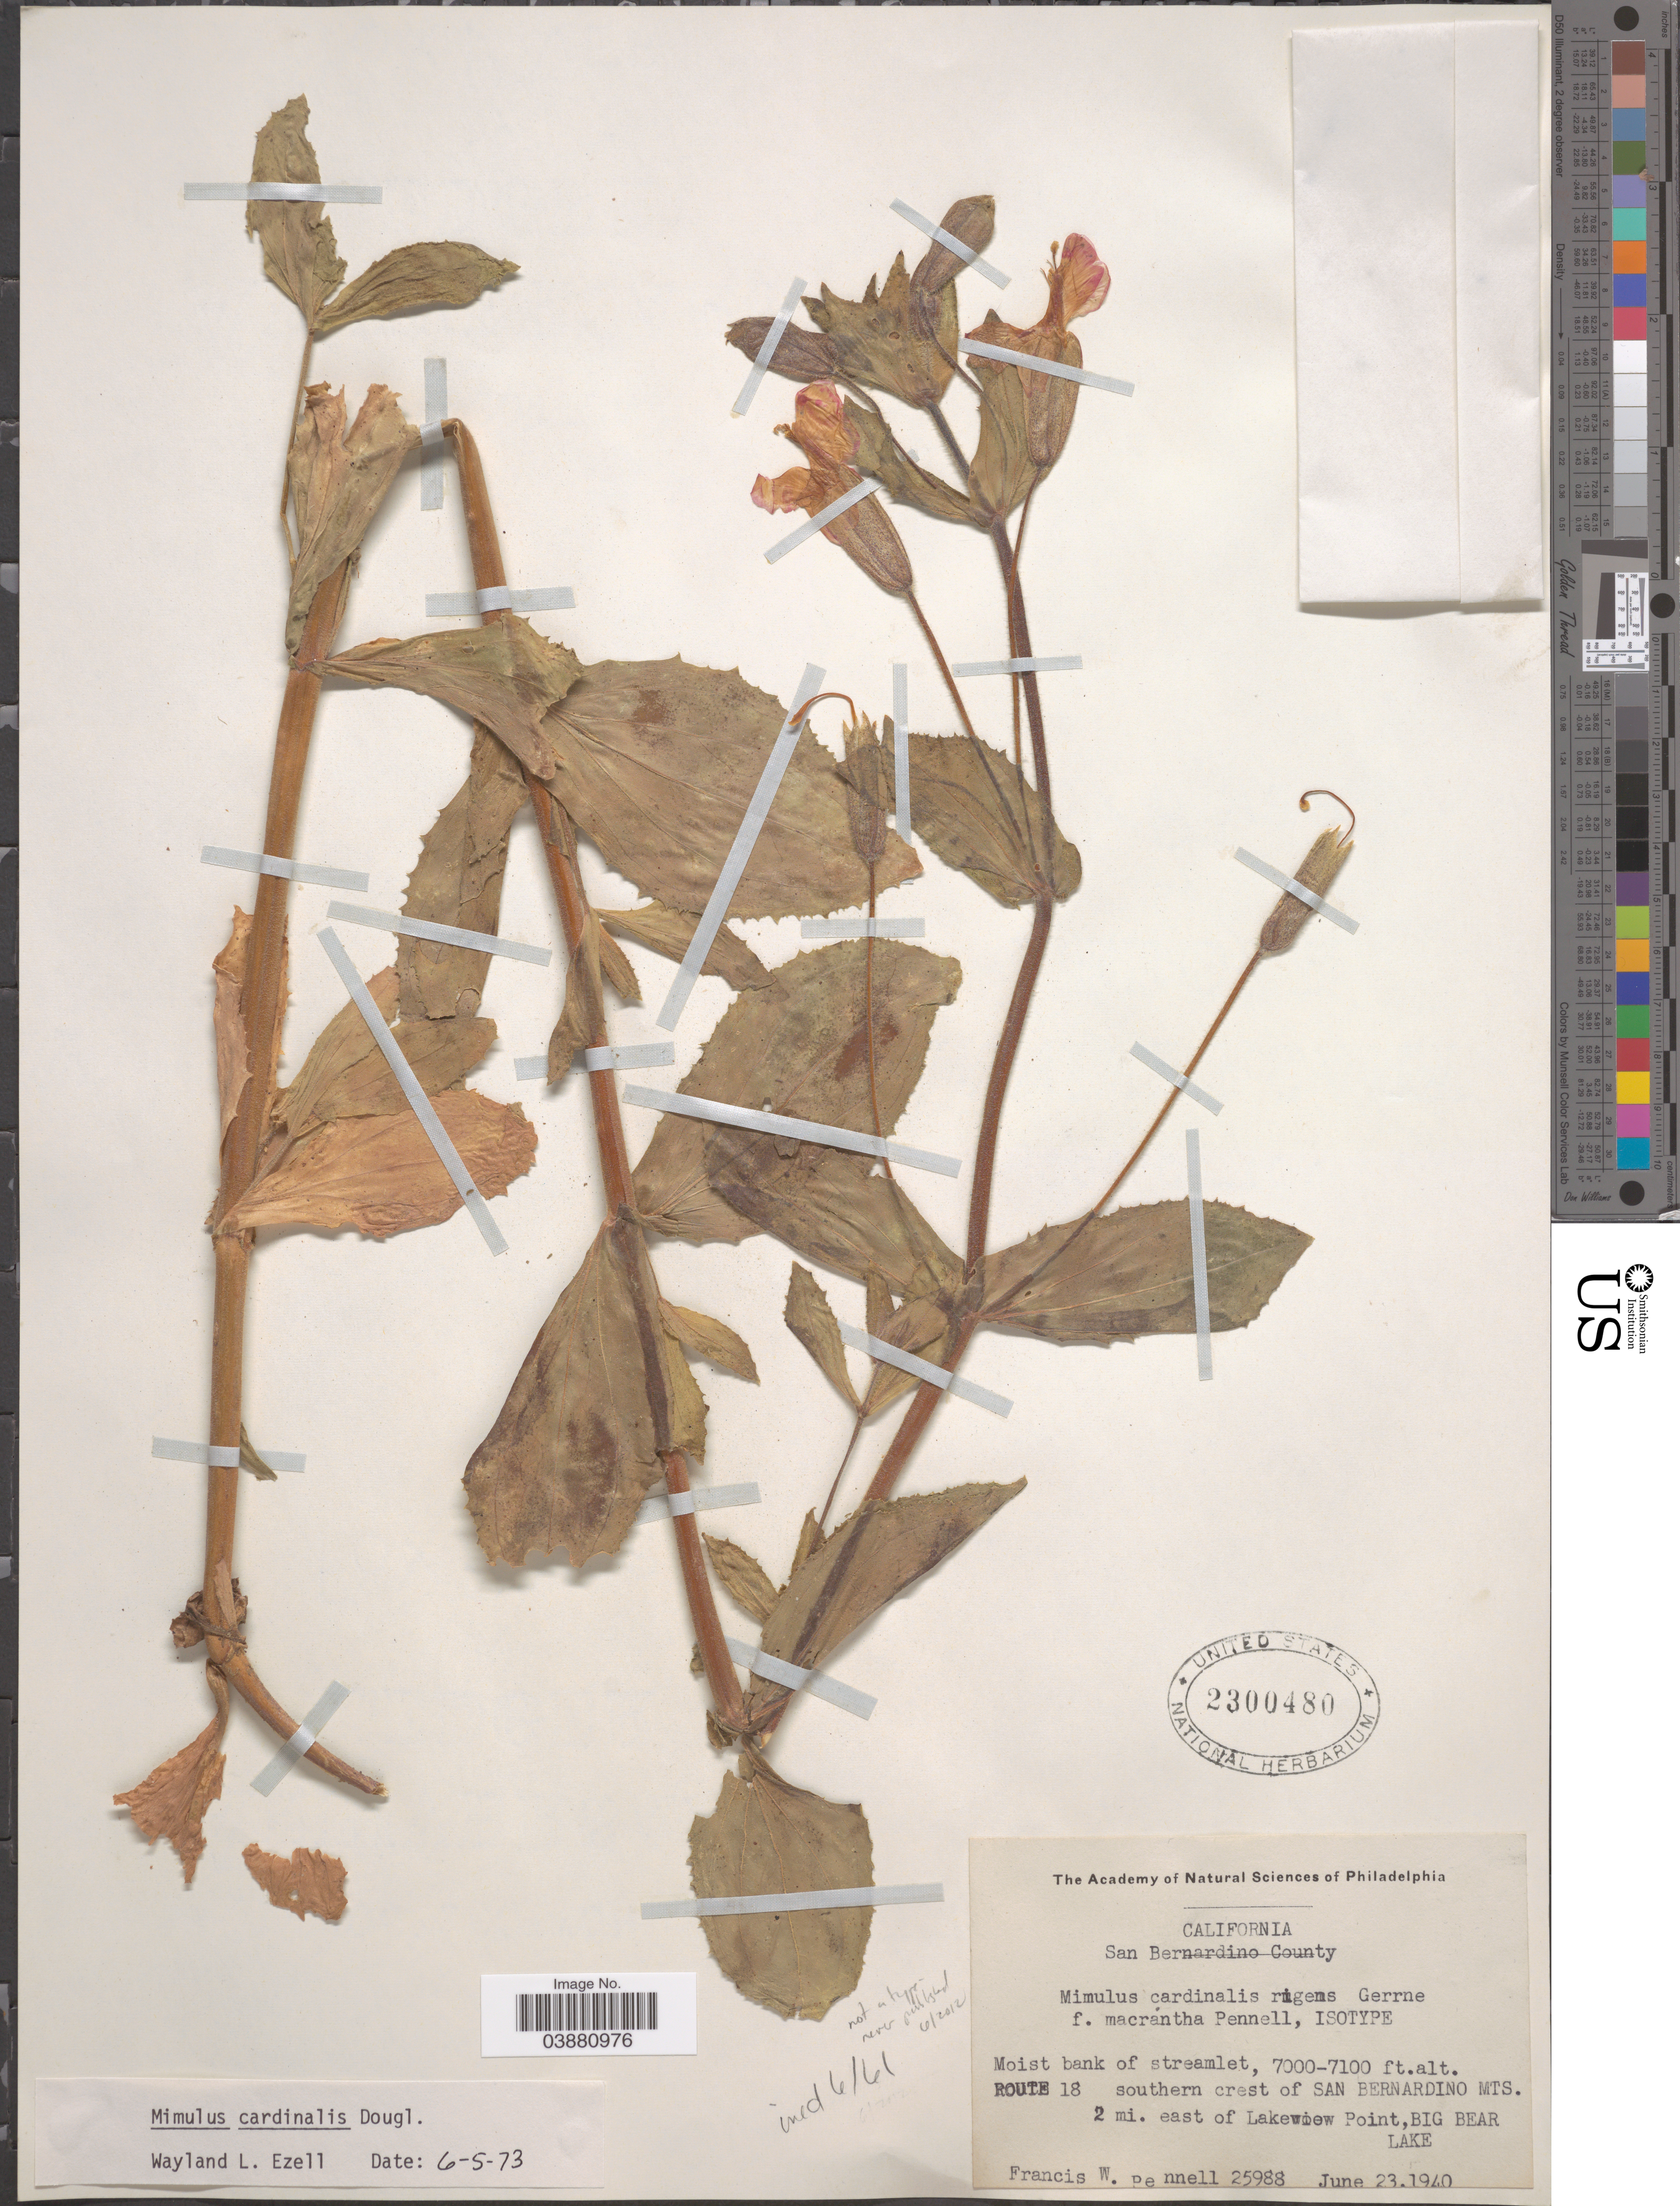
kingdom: Plantae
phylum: Tracheophyta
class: Magnoliopsida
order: Lamiales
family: Phrymaceae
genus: Mimulus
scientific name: Mimulus cardinalis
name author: Douglas ex Benth.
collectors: F. W. Pennell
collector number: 25988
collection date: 1940-06-23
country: United States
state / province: California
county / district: San Bernardino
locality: San Bernardino County. Moist bank of streamlet. Route 18, southern crest of San Bernardino Mts. 2 mi. east of Lakeview Point, Big Bear Lake.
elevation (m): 2134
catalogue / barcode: US 2300480